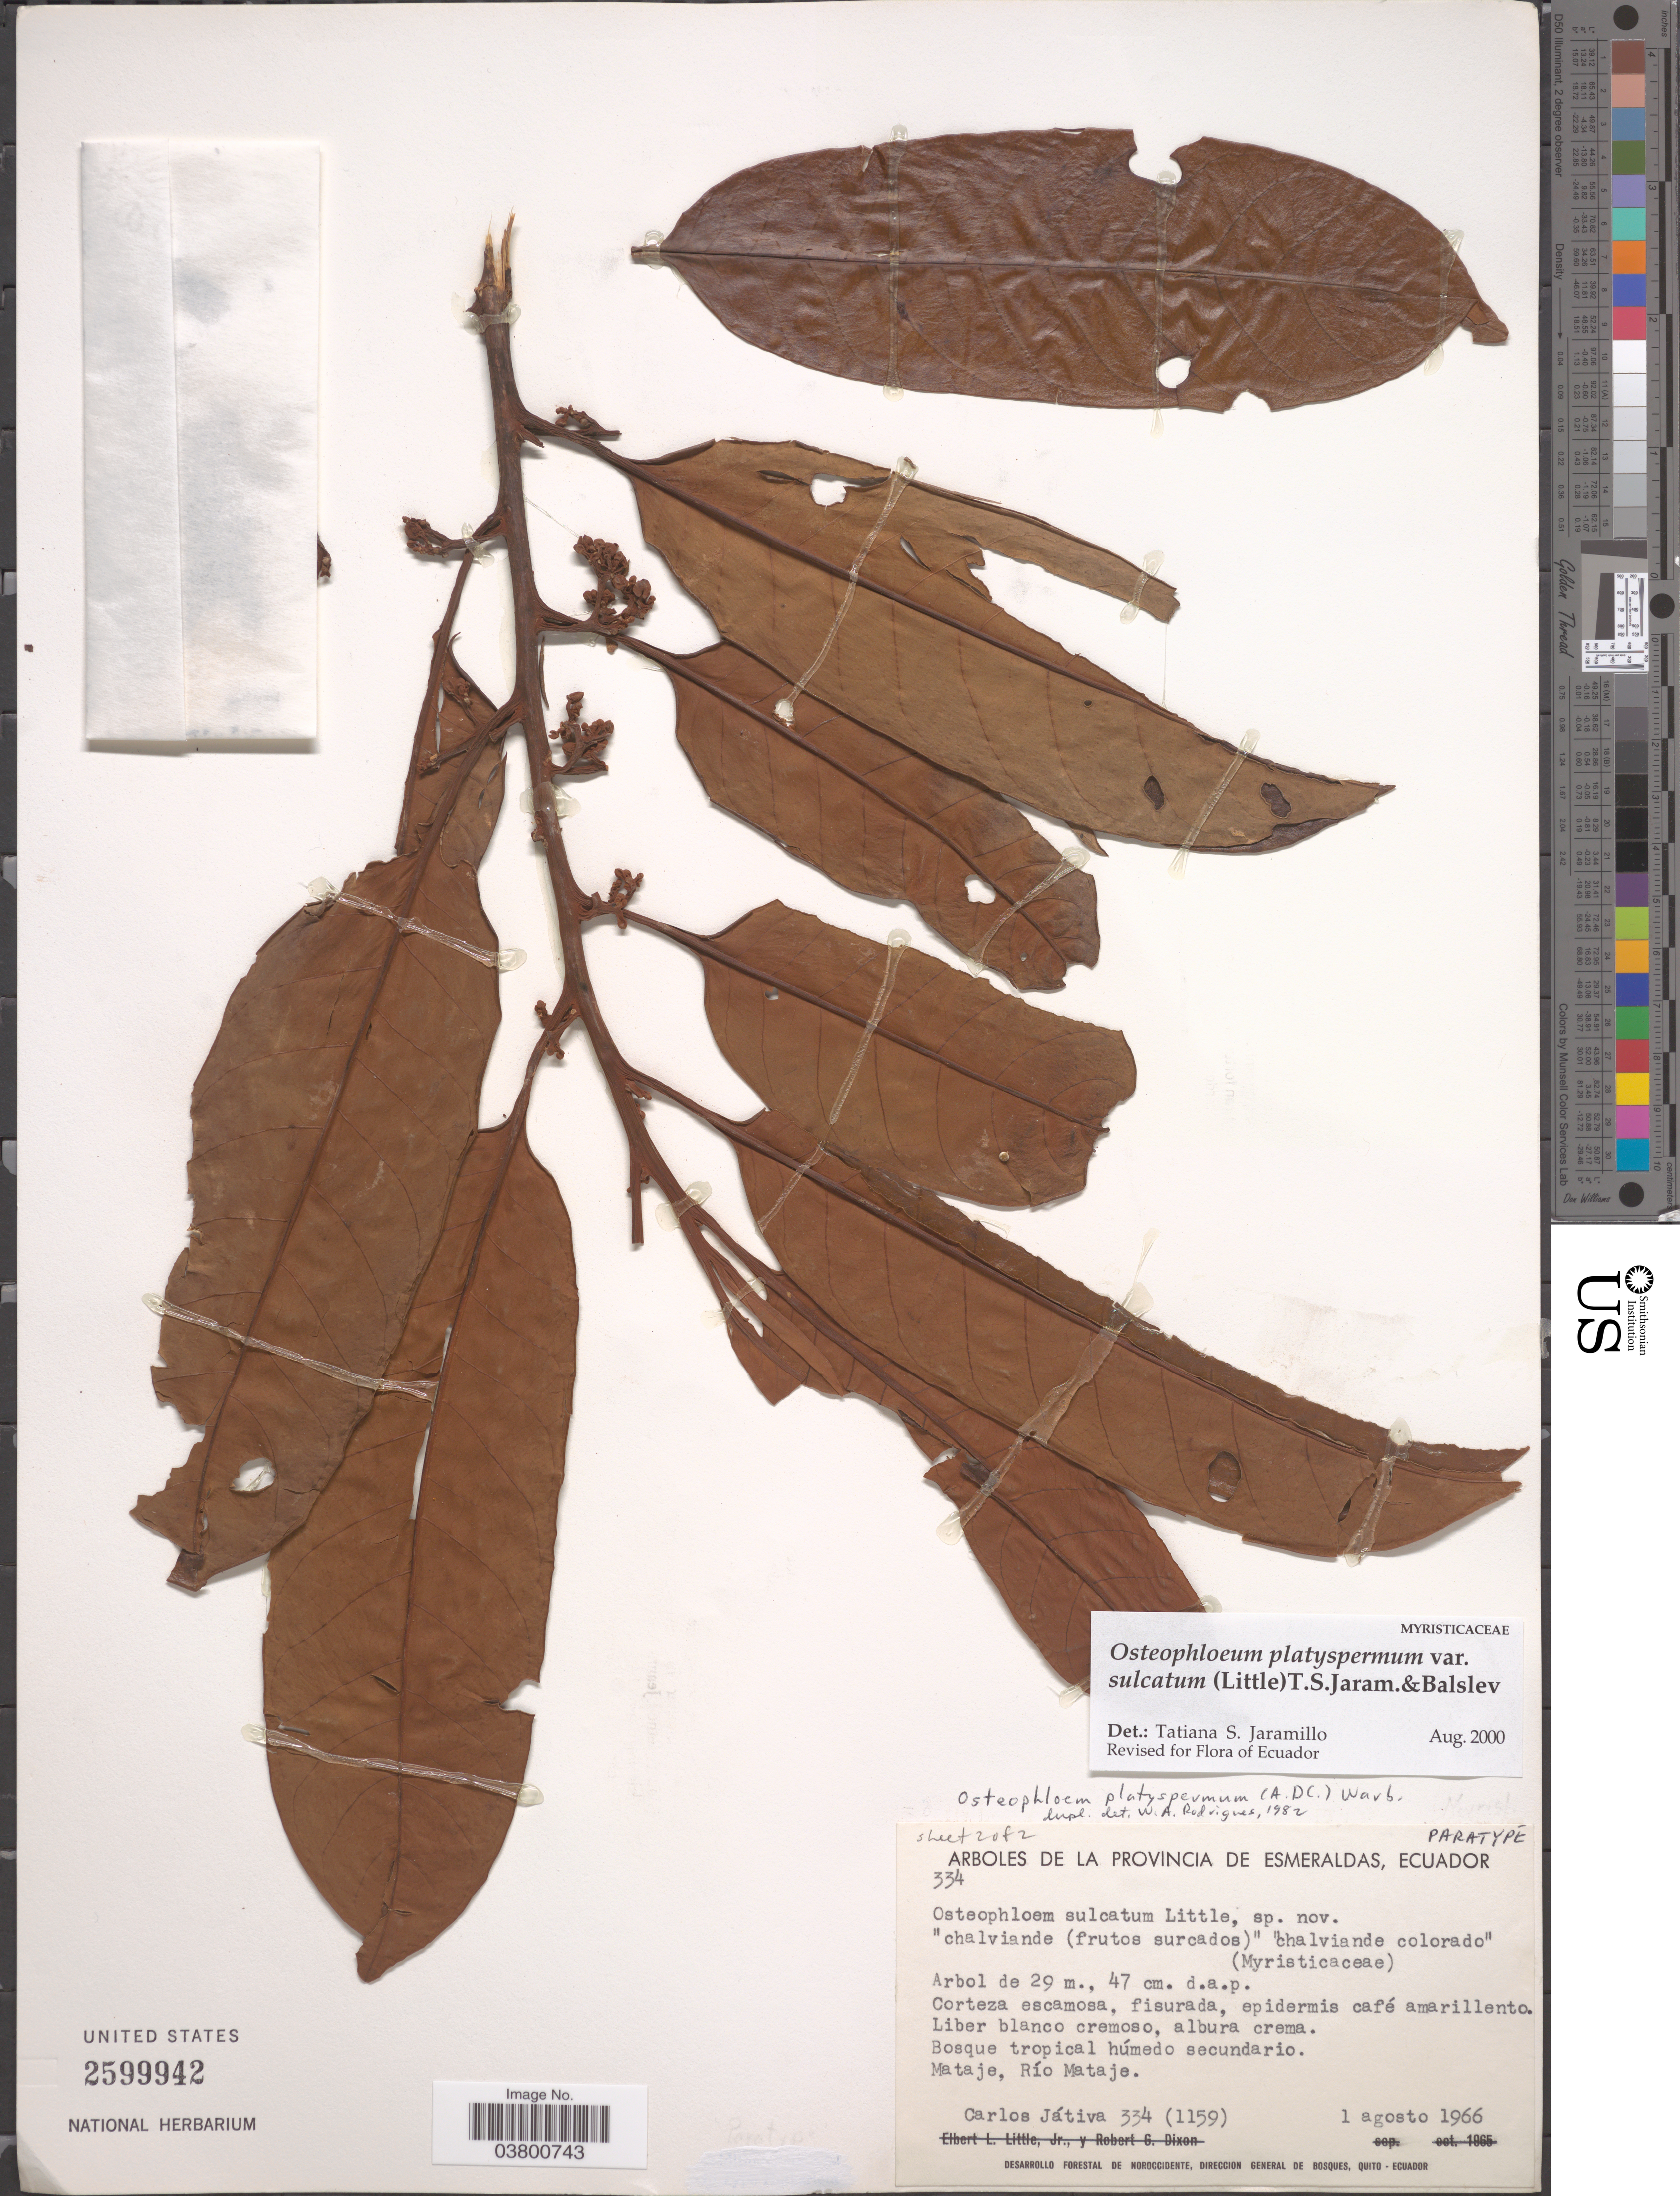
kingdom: Plantae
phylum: Tracheophyta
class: Magnoliopsida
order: Magnoliales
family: Myristicaceae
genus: Osteophloeum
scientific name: Osteophloeum platyspermum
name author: (A. DC.) Warb.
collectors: C. D. Játiva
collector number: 334 (1159)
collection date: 1966-08-01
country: Ecuador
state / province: Esmeraldas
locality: Mataje, Río Mataje.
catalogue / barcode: US 2599942